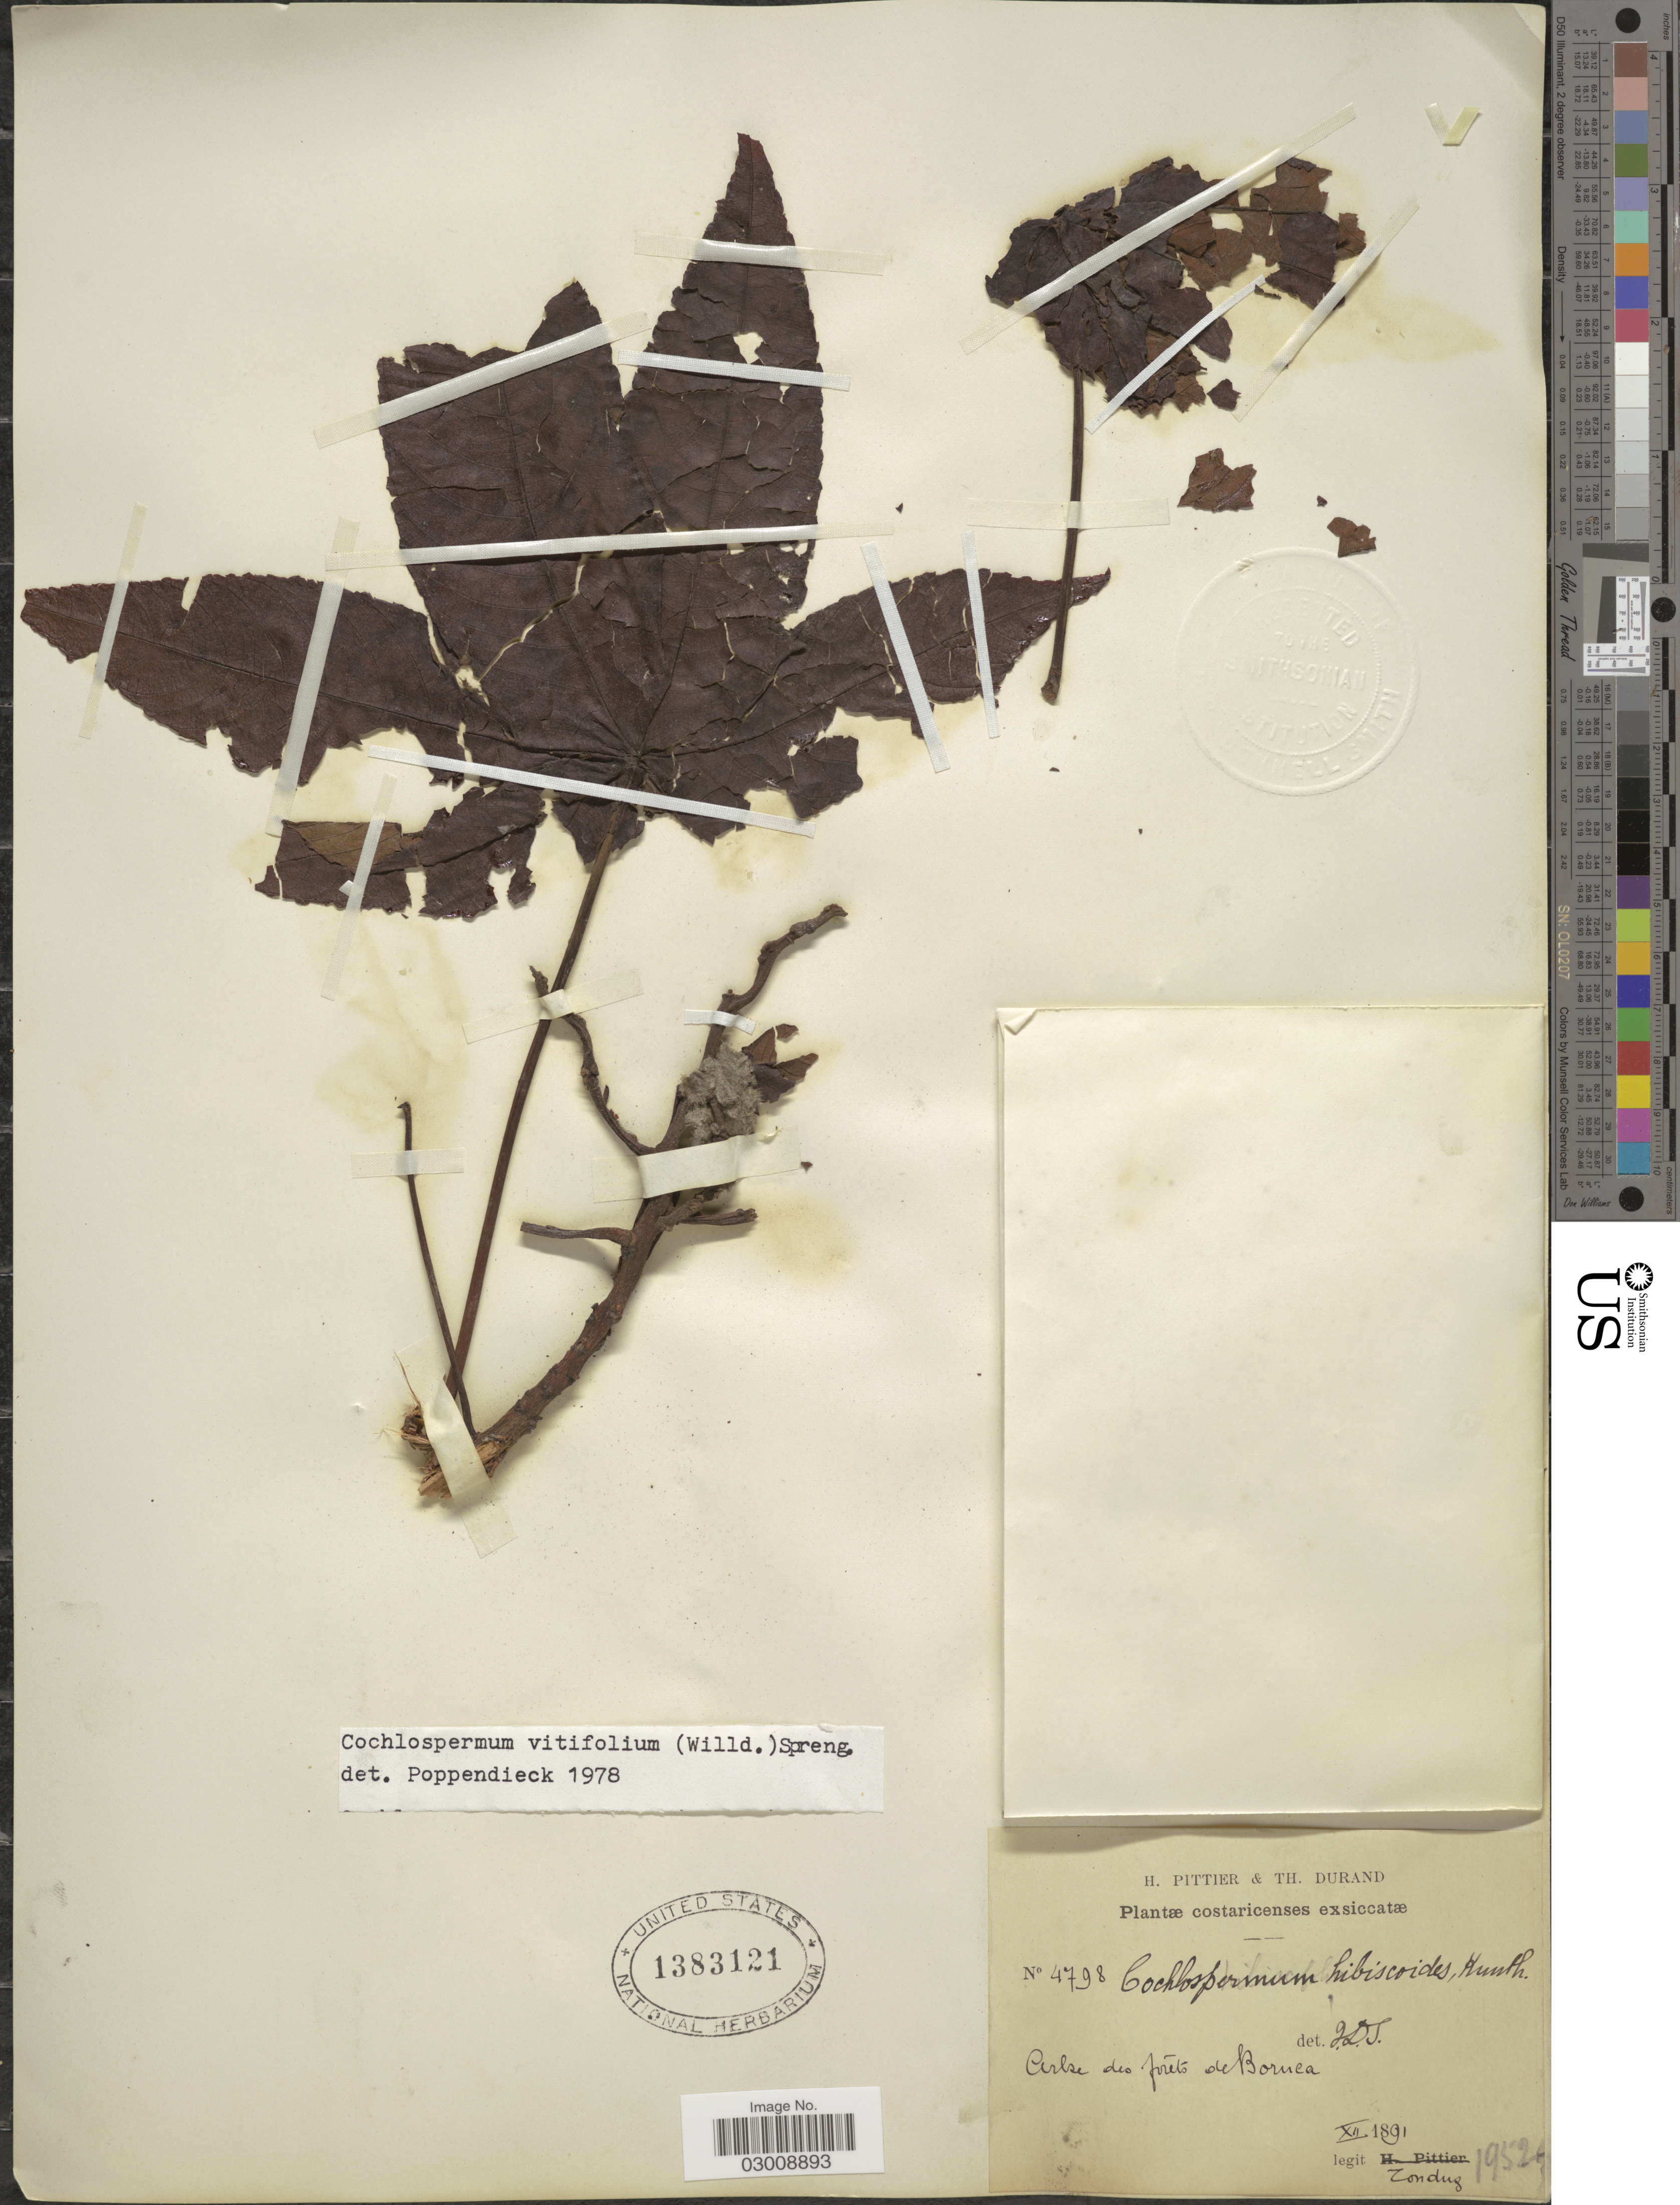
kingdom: Plantae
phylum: Tracheophyta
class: Magnoliopsida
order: Malvales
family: Cochlospermaceae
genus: Cochlospermum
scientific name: Cochlospermum vitifolium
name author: (Willd.) Spreng.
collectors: Tonduz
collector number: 4798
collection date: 1891-12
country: Costa Rica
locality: Arbre des forêts de Boruca.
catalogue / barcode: US 1383121